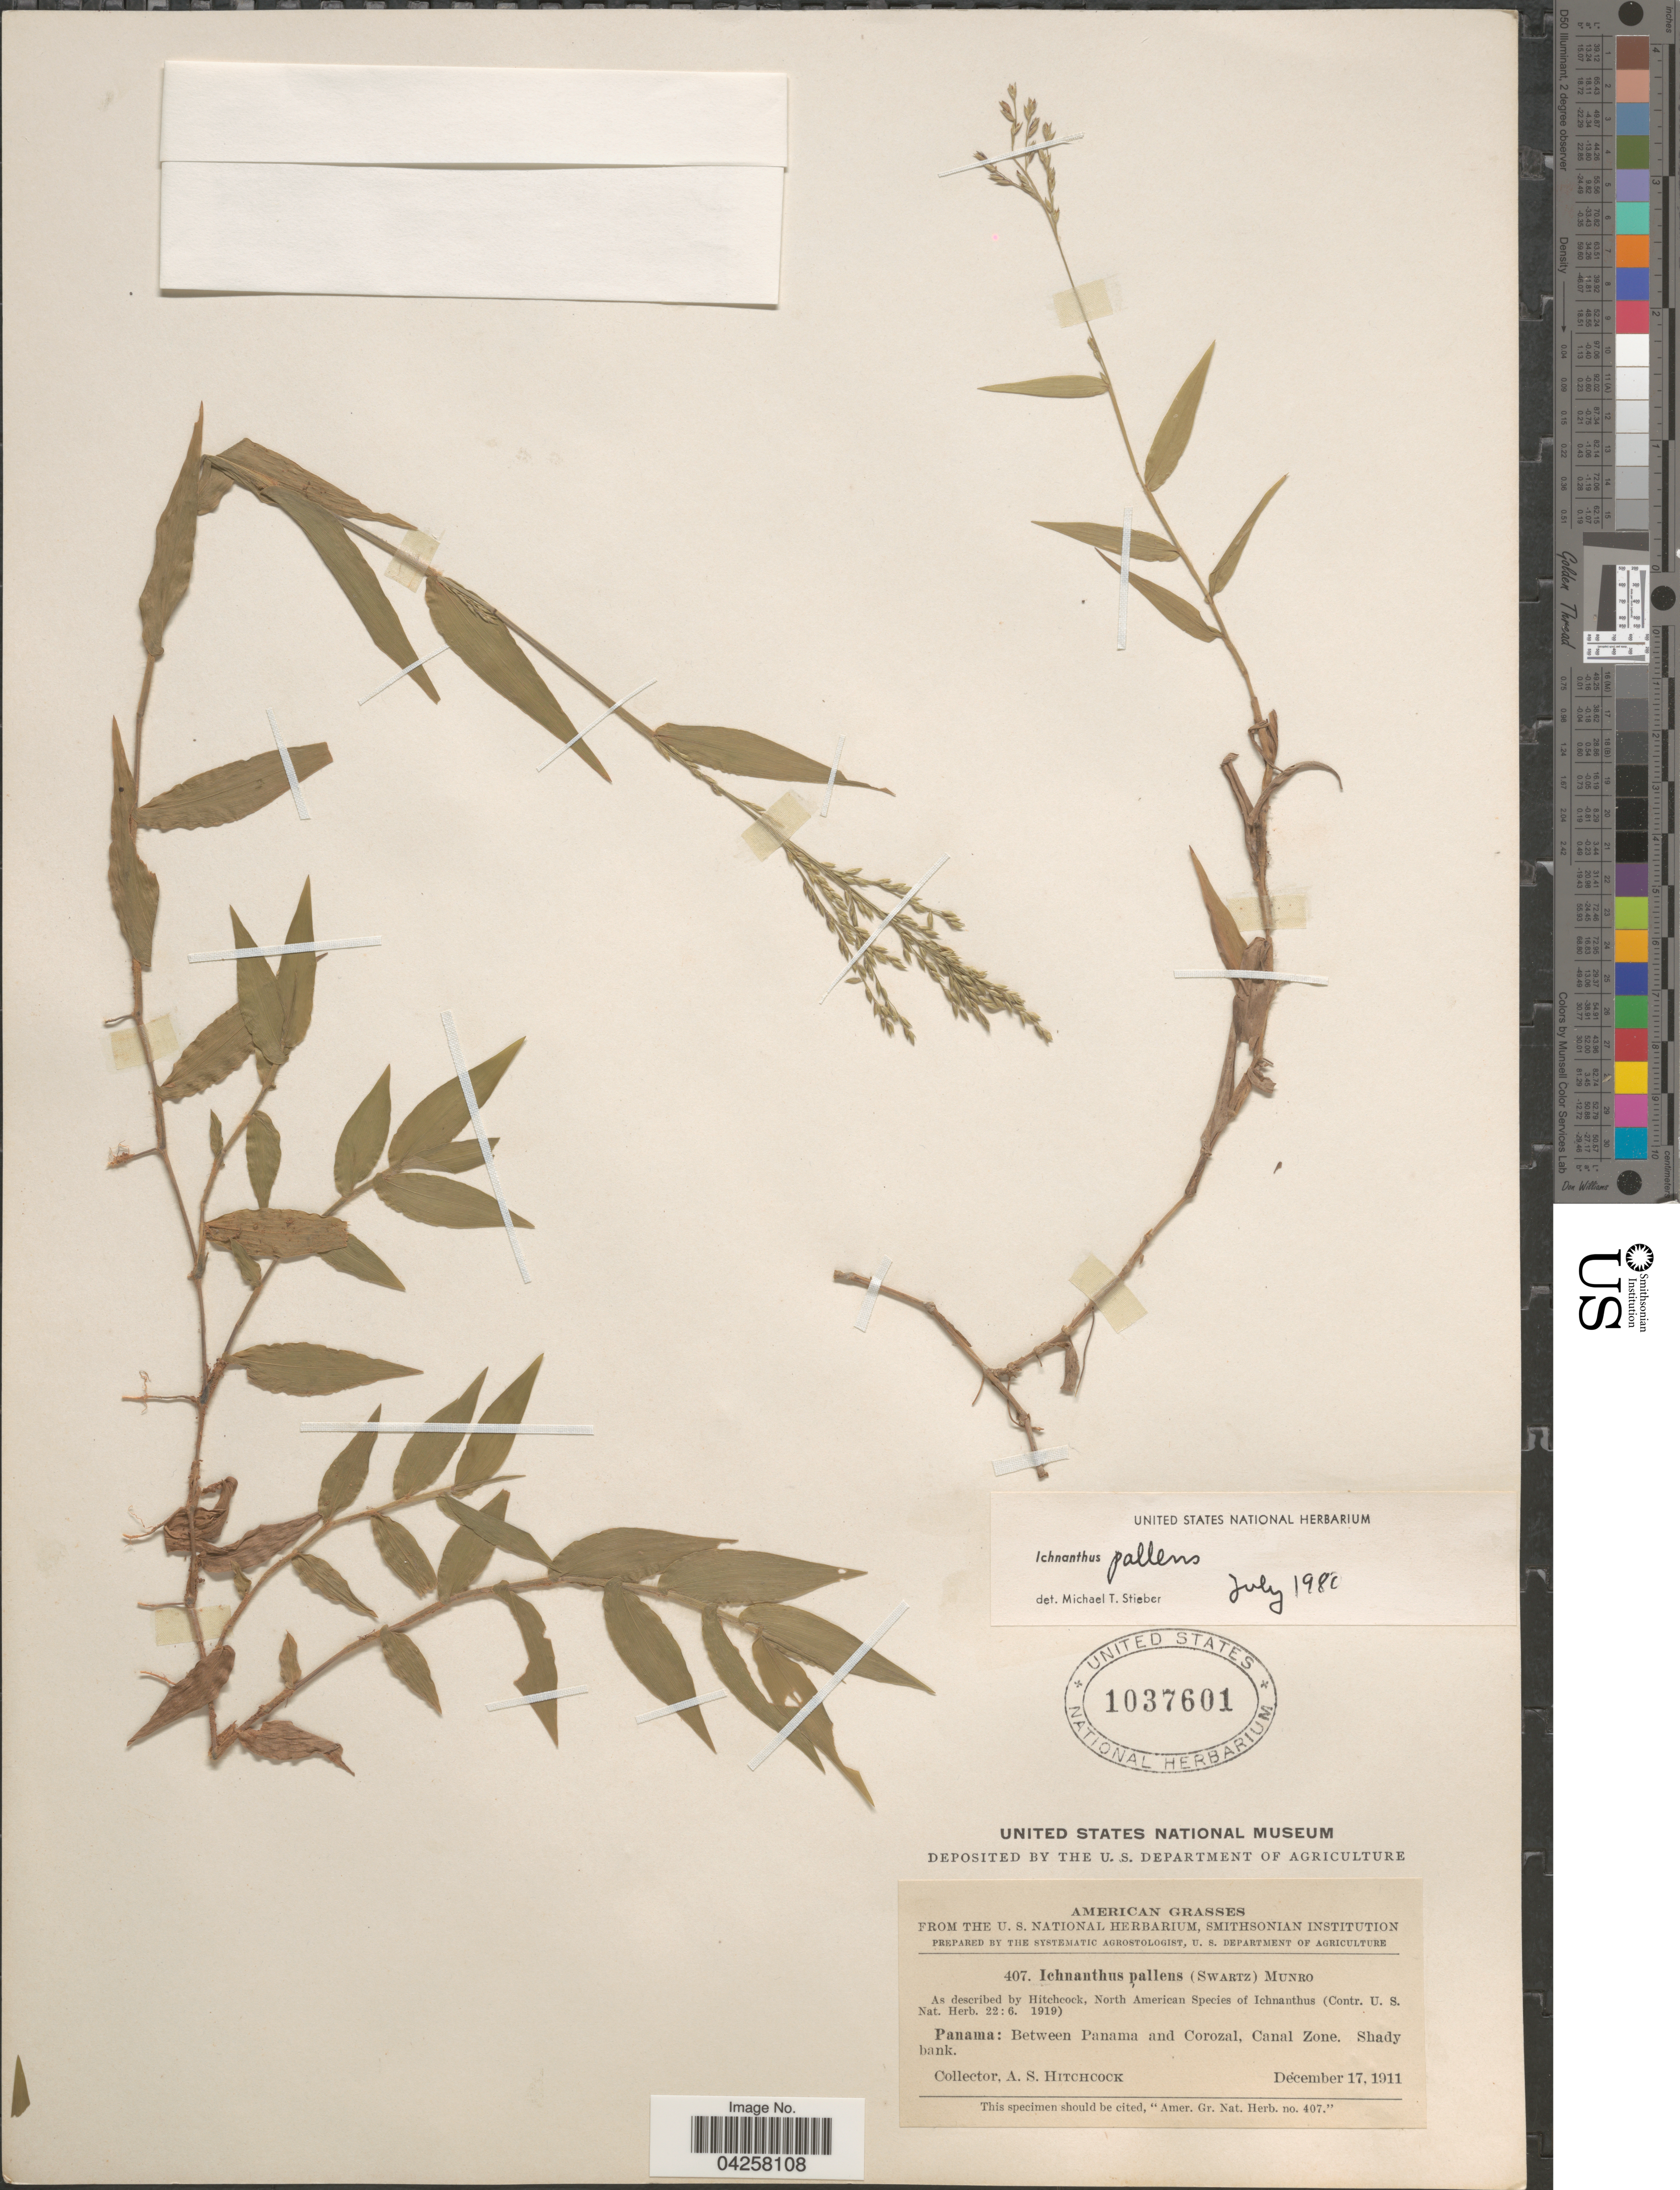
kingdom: Plantae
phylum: Tracheophyta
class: Liliopsida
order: Poales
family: Poaceae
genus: Ichnanthus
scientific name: Ichnanthus pallens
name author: (Sw.) Munro ex Benth.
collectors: A. S. Hitchcock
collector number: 407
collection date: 1911-12-17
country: Panama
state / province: Colón / Panamá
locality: Between Panama and Corozal, Canal Zone.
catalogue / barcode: US 1037601